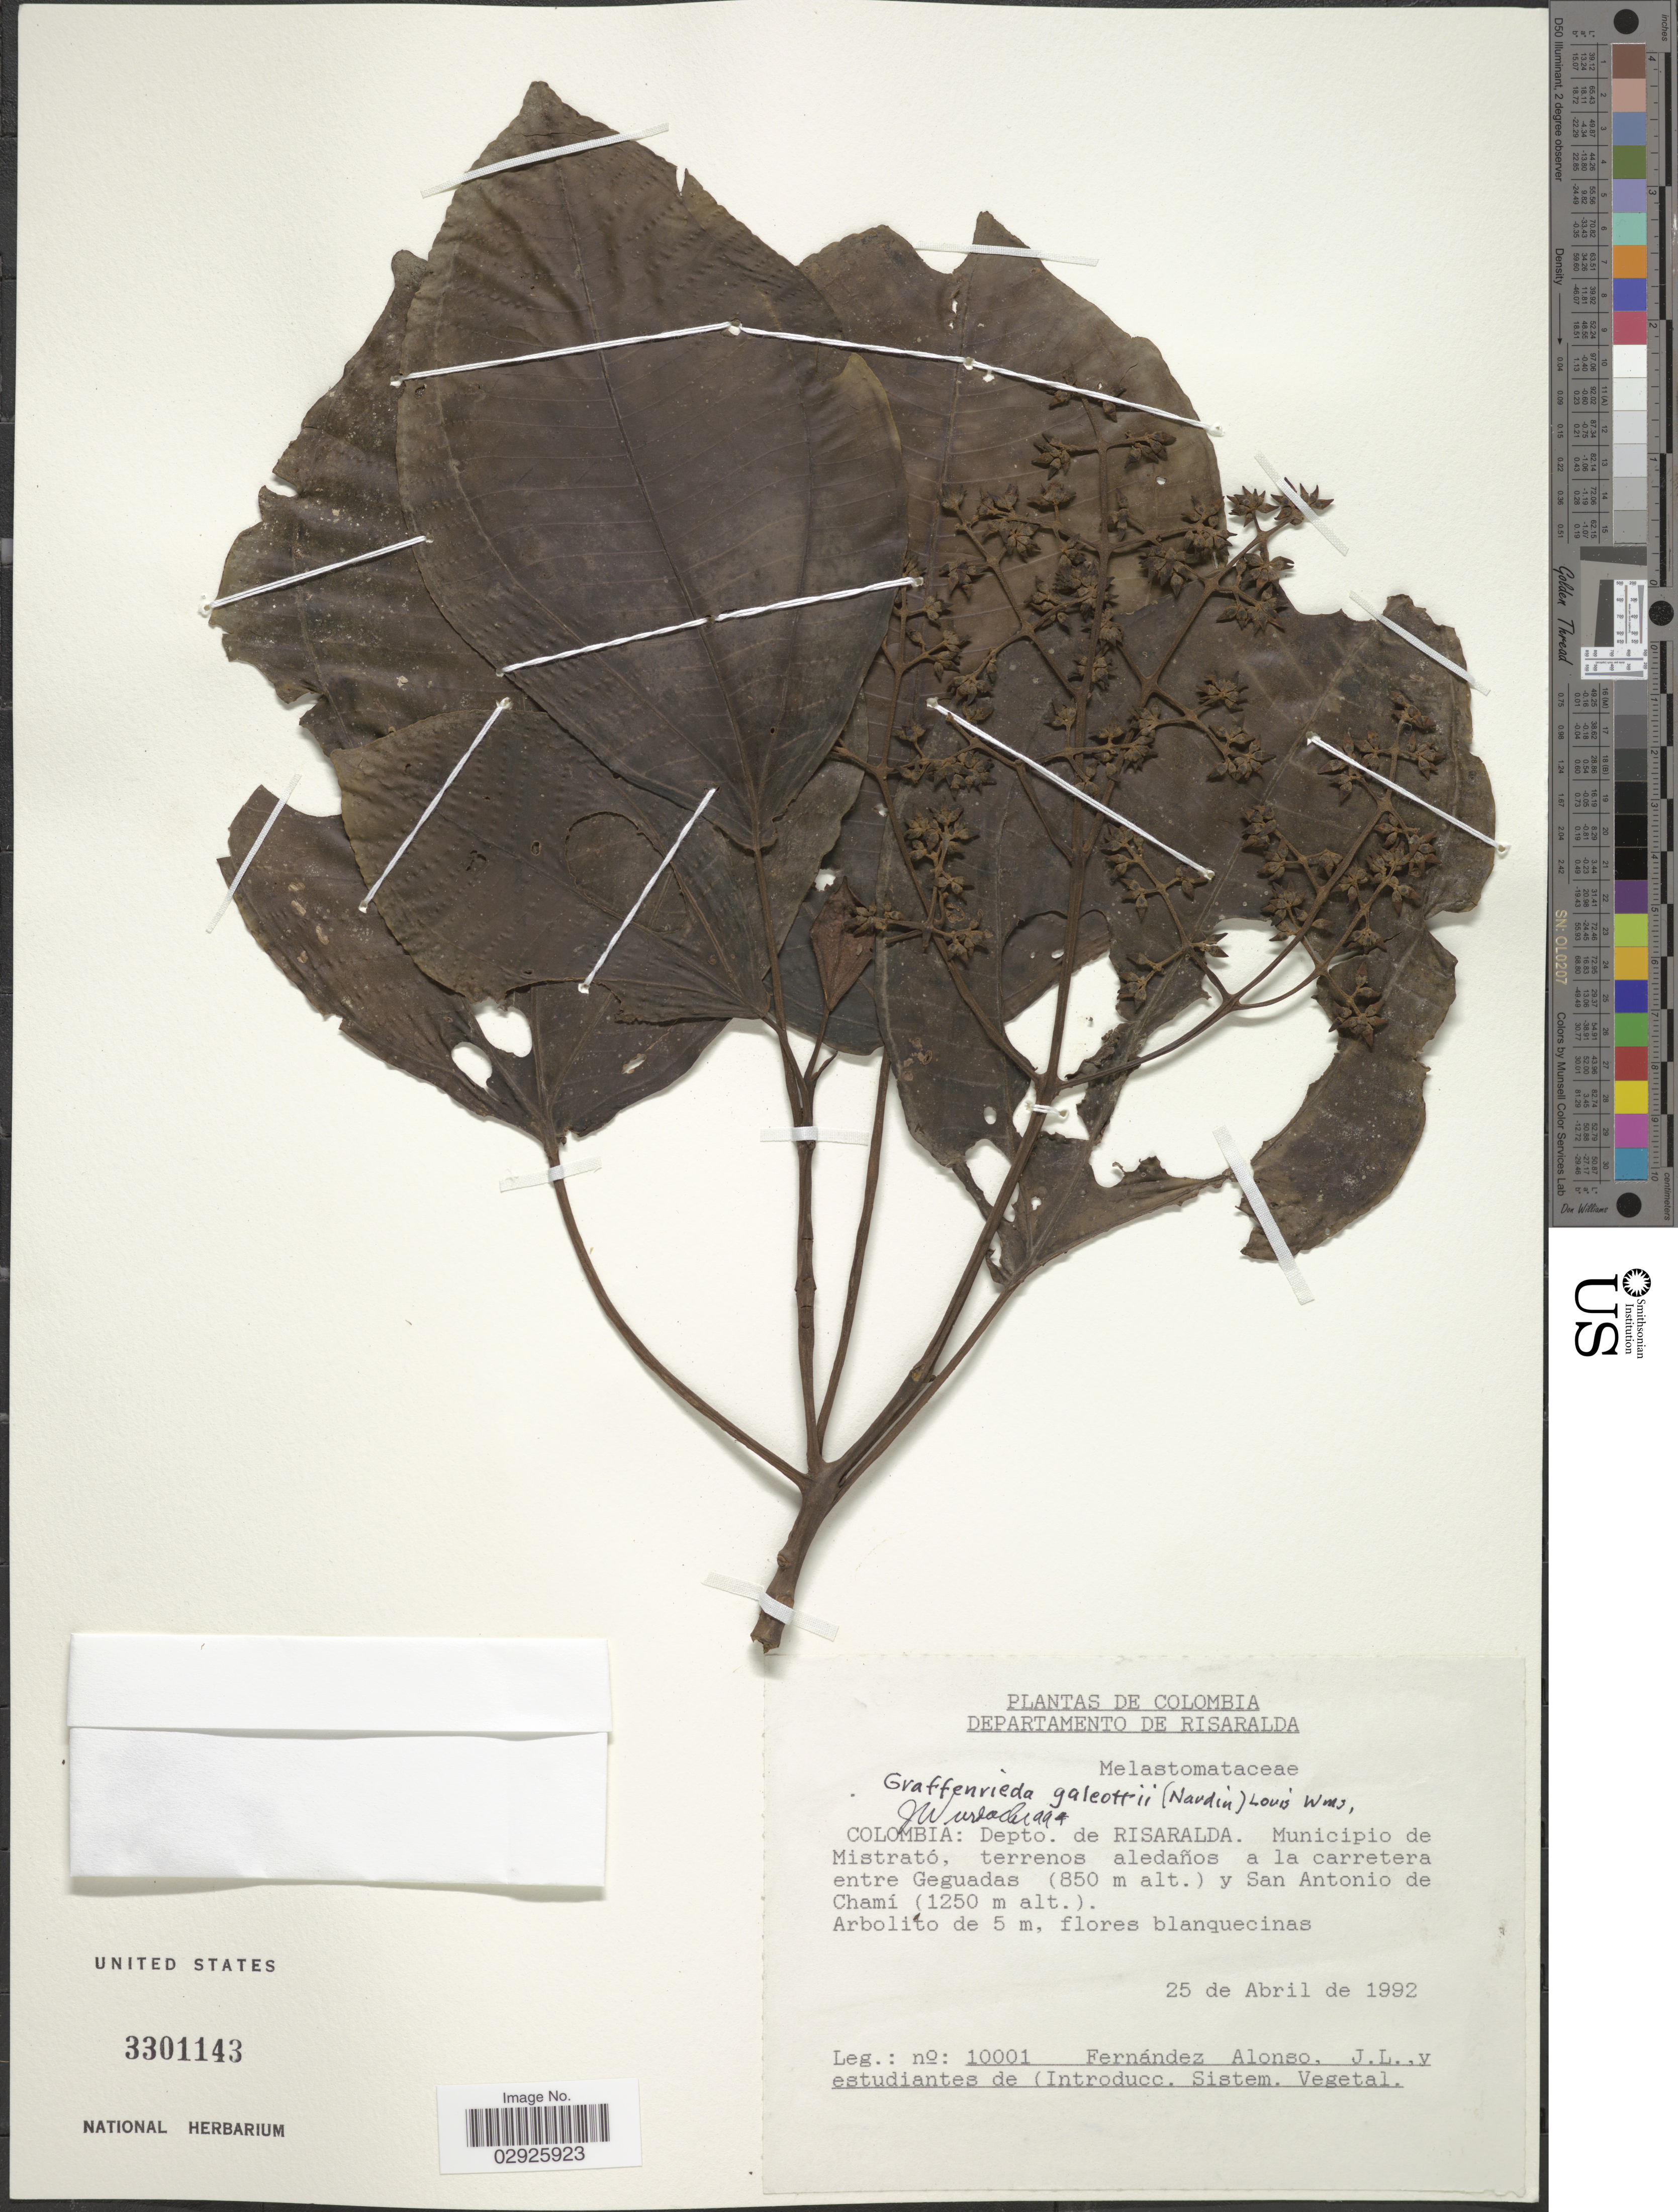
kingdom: Plantae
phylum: Tracheophyta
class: Magnoliopsida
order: Myrtales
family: Melastomataceae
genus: Graffenrieda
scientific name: Graffenrieda galeottii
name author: (Naudin) L.O. Williams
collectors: J. L. Fernández-Alonso & Estudiantes de Introducc. Sistem. Vegetal.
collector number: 10001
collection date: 1992-04-25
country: Colombia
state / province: Risaralda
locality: Depto. de Risaralda. Municipio de Mistrató, terrenos aledaños a la carretera entre Geguadas y San Antonio de Chamí.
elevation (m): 850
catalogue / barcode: US 3301143